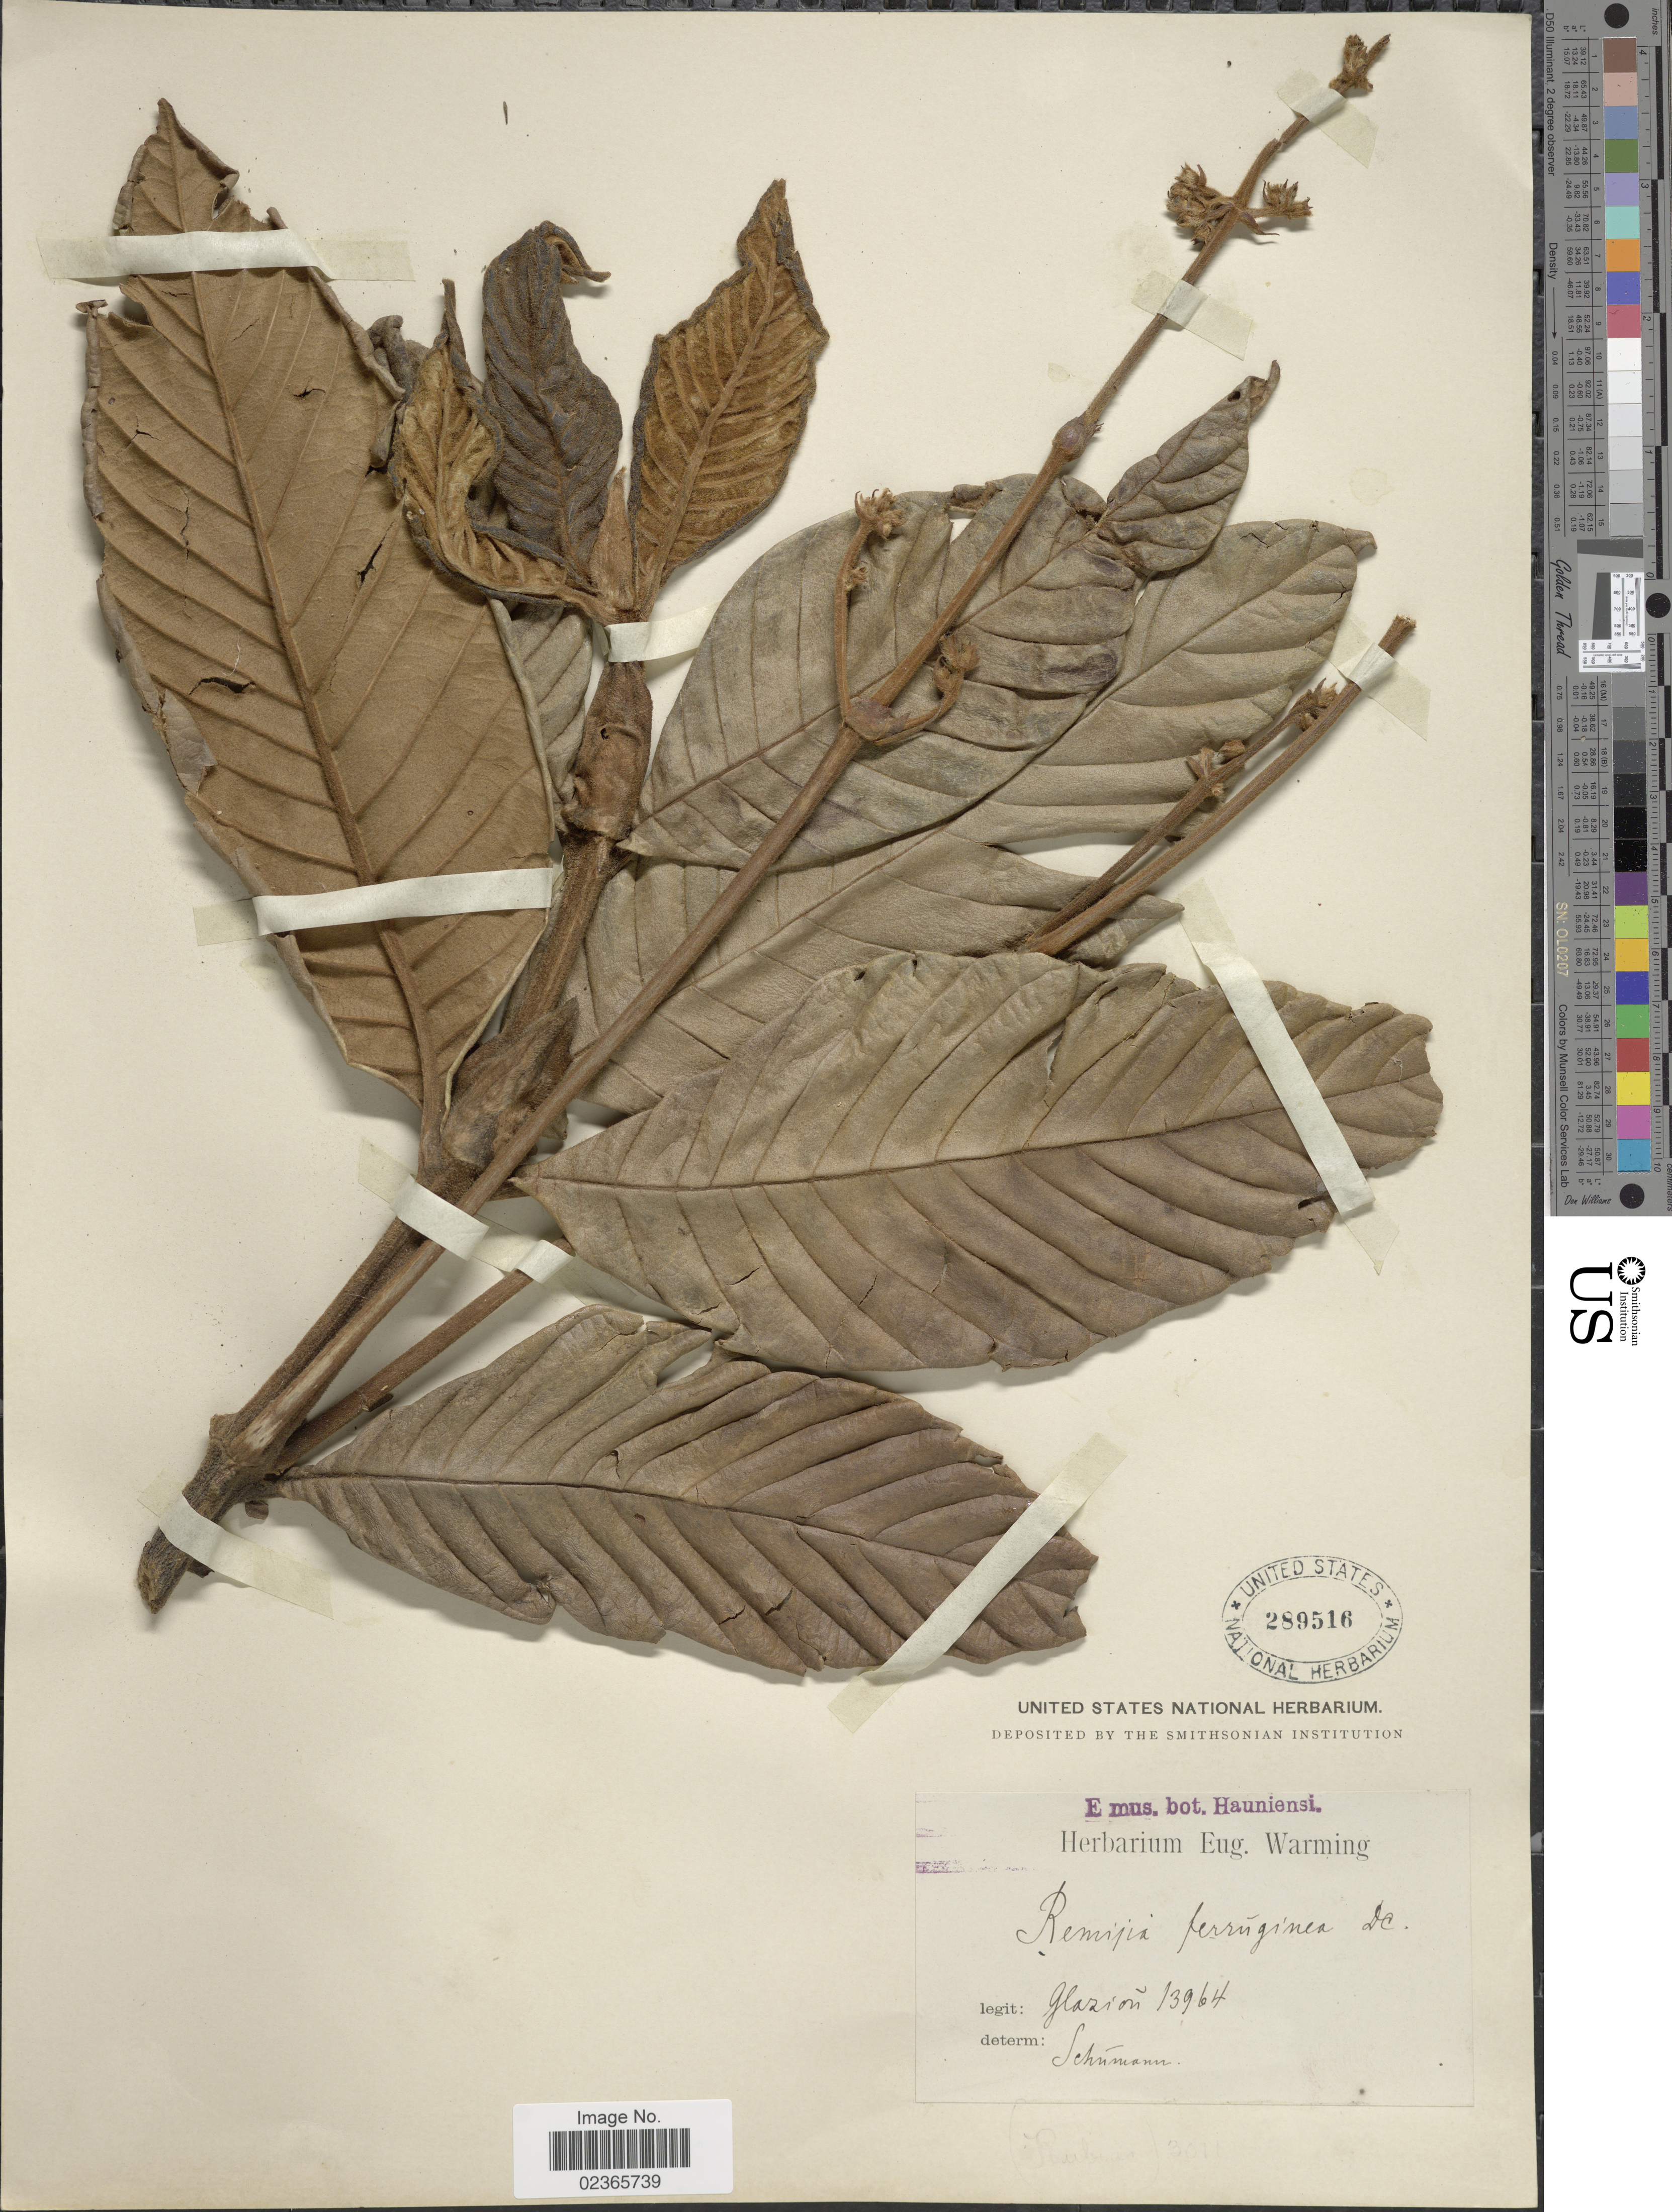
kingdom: Plantae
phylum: Tracheophyta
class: Magnoliopsida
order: Gentianales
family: Rubiaceae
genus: Remijia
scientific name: Remijia ferruginea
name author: (A. St.-Hil.) DC.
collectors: Glaziou, --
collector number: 13964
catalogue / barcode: US 289516